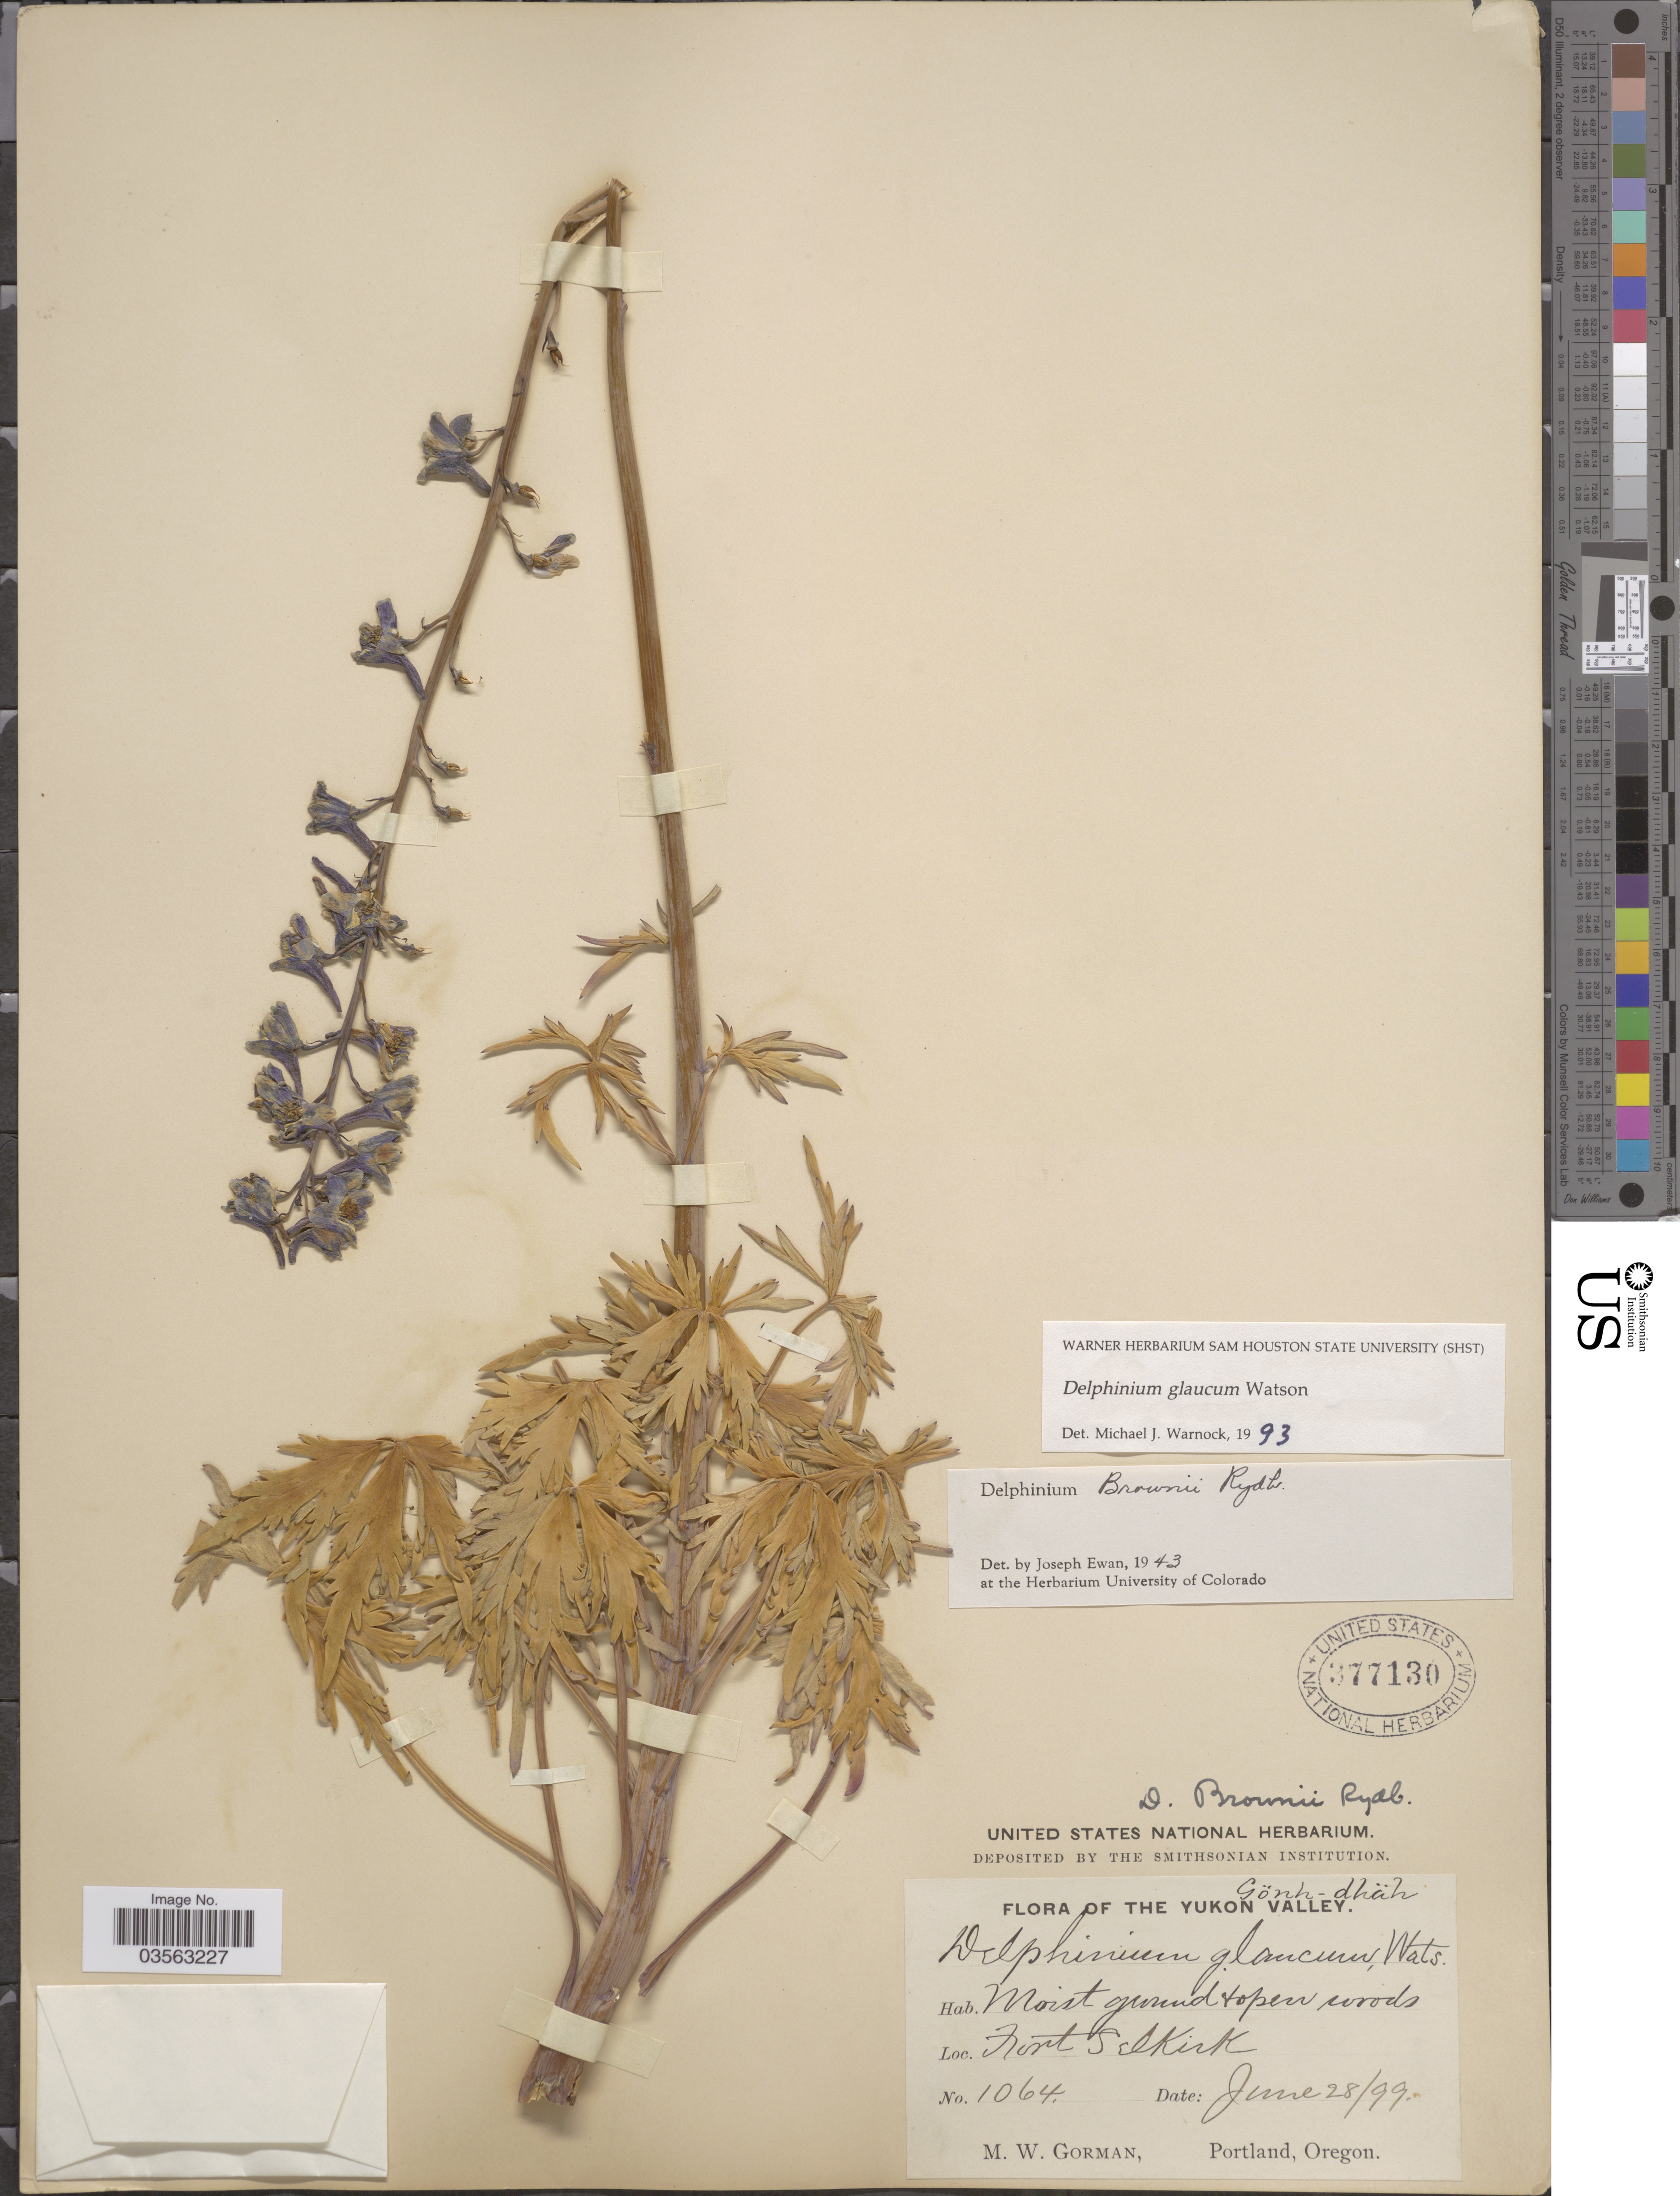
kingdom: Plantae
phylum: Tracheophyta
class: Magnoliopsida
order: Ranunculales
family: Ranunculaceae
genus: Delphinium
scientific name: Delphinium glaucum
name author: S. Watson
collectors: M. W. Gorman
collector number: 1064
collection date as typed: Transcribed d/m/y: 28/6/99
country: Canada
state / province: Yukon Territory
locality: The Yukon Valley. Fort Selkirk.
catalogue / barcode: US 377130